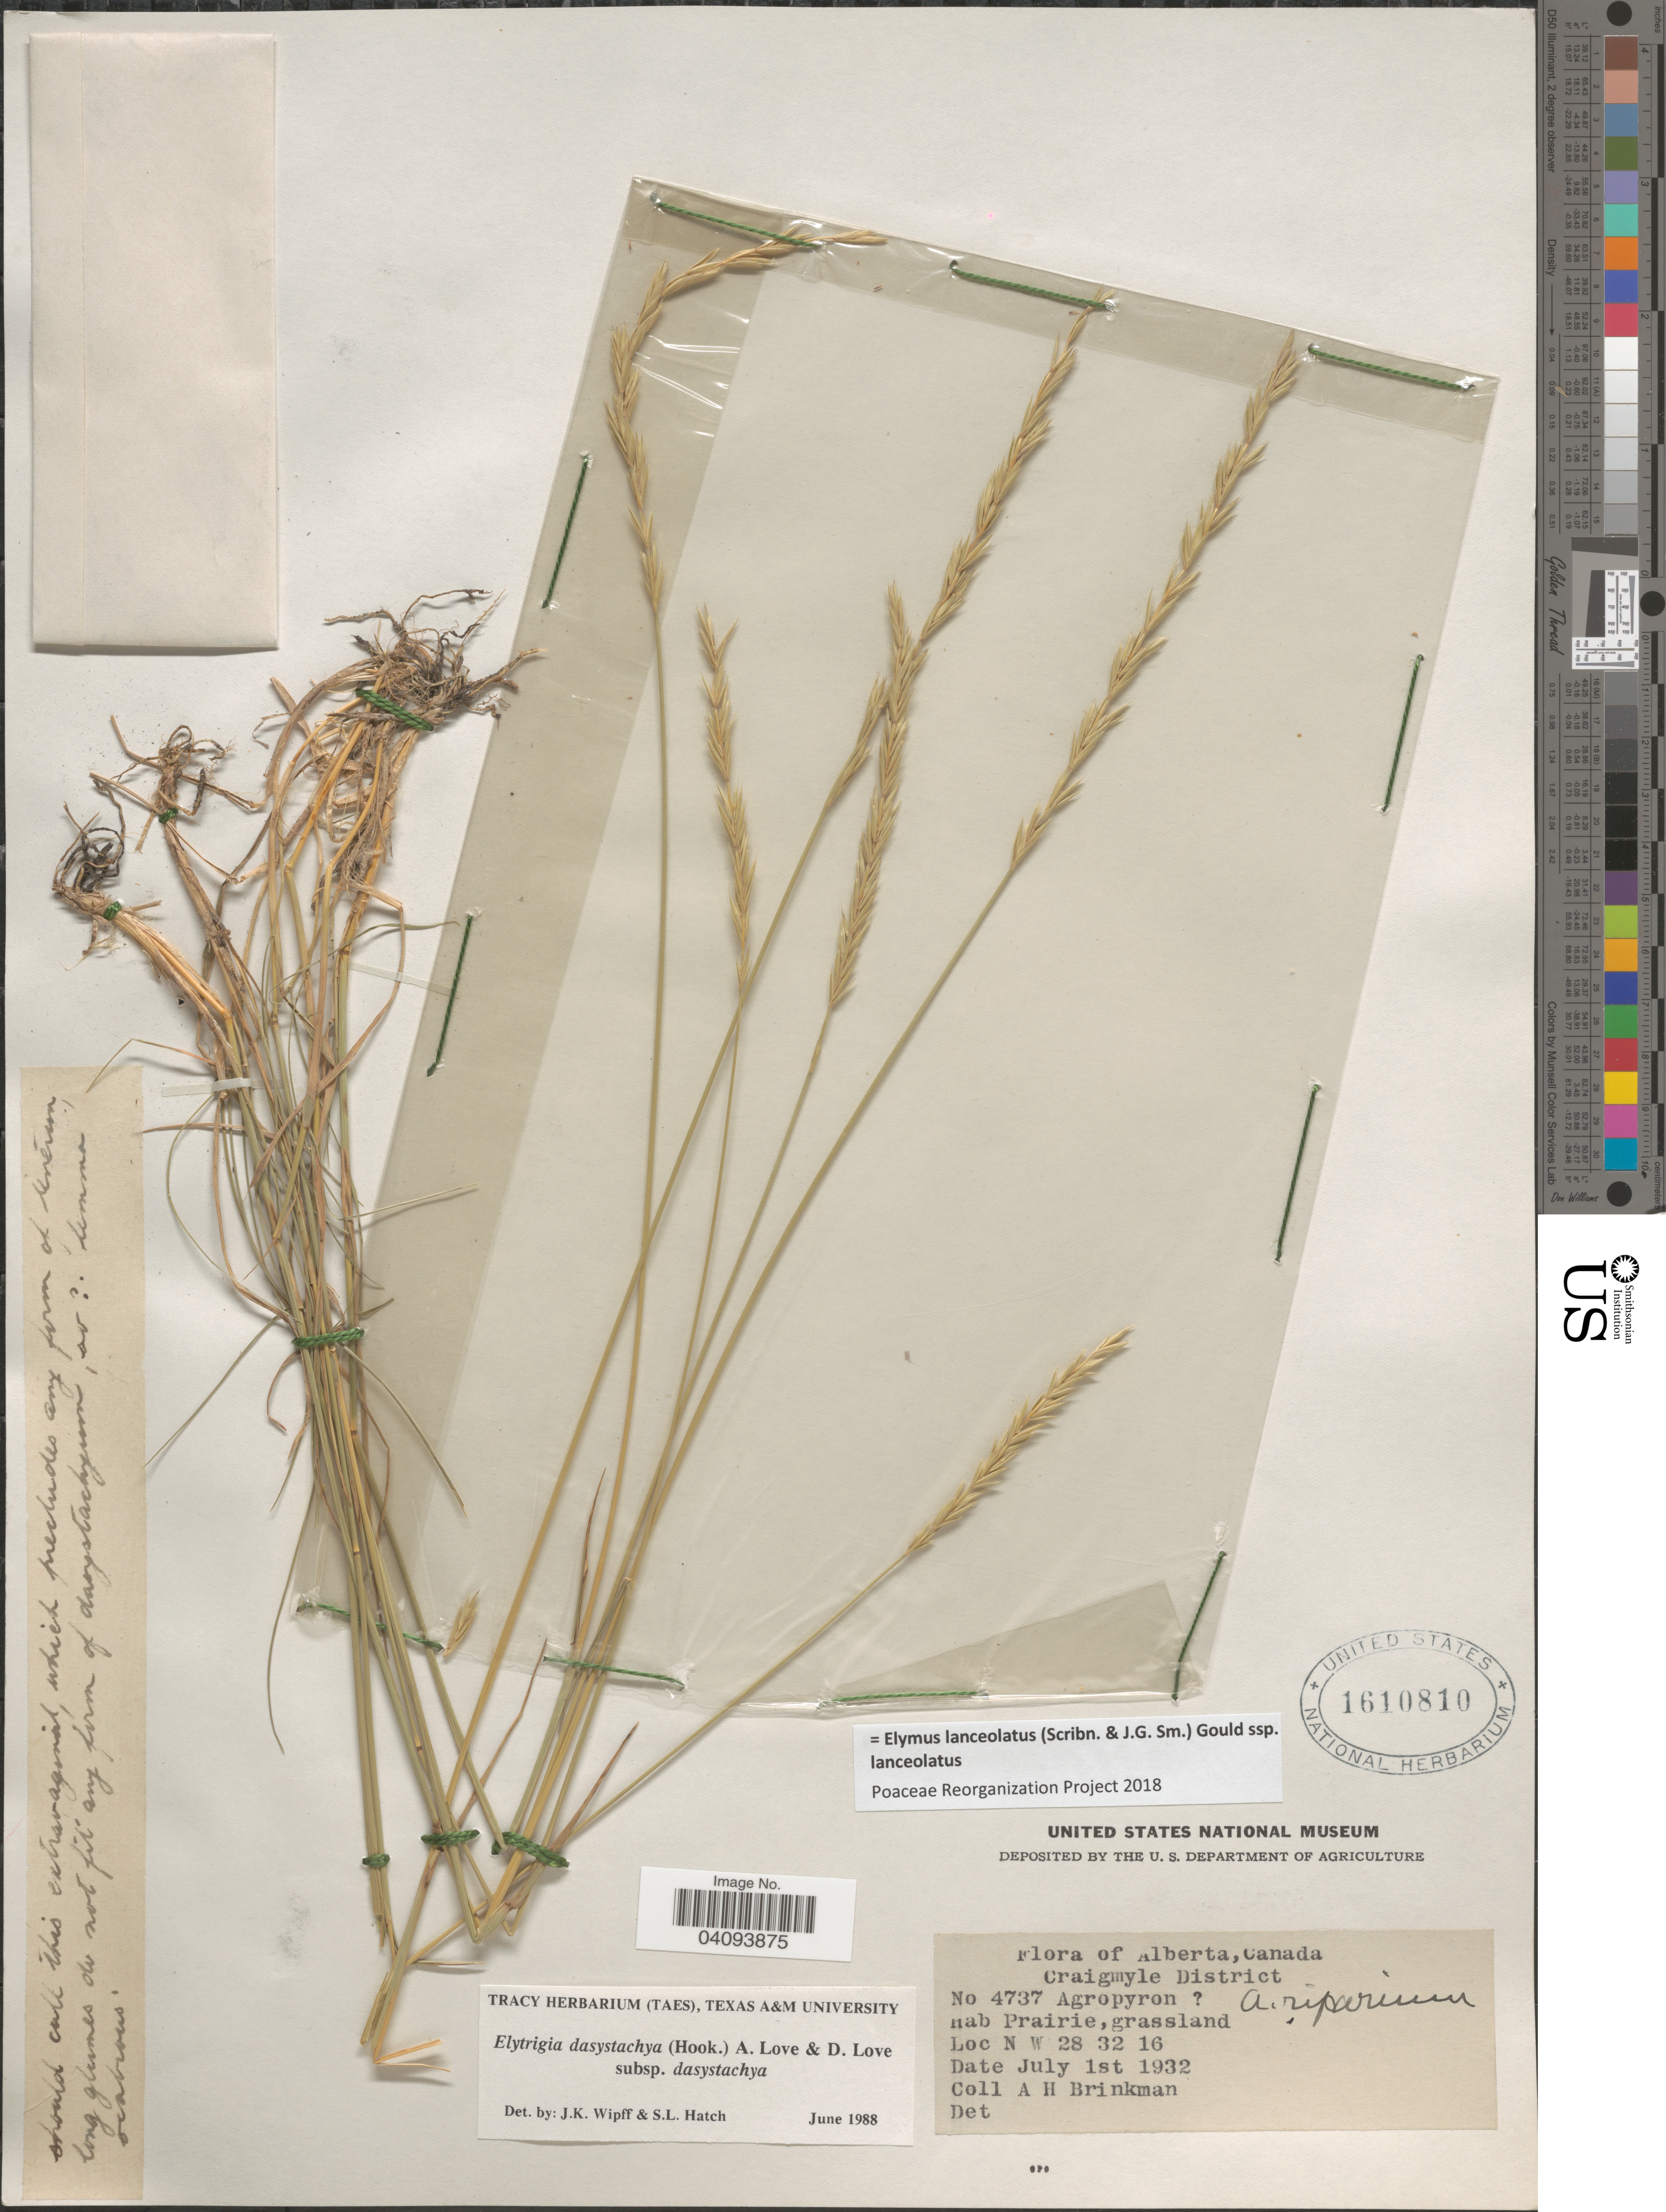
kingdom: Plantae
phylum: Tracheophyta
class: Liliopsida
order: Poales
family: Poaceae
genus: Elymus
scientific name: Elymus lanceolatus subsp. lanceolatus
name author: (Scribn. & J.G. Sm.) Gould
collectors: A. Brinkman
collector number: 4737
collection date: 1932-07-01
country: Canada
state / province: Alberta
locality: Craigmyle District. N W 28 32 16.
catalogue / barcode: US 1610810